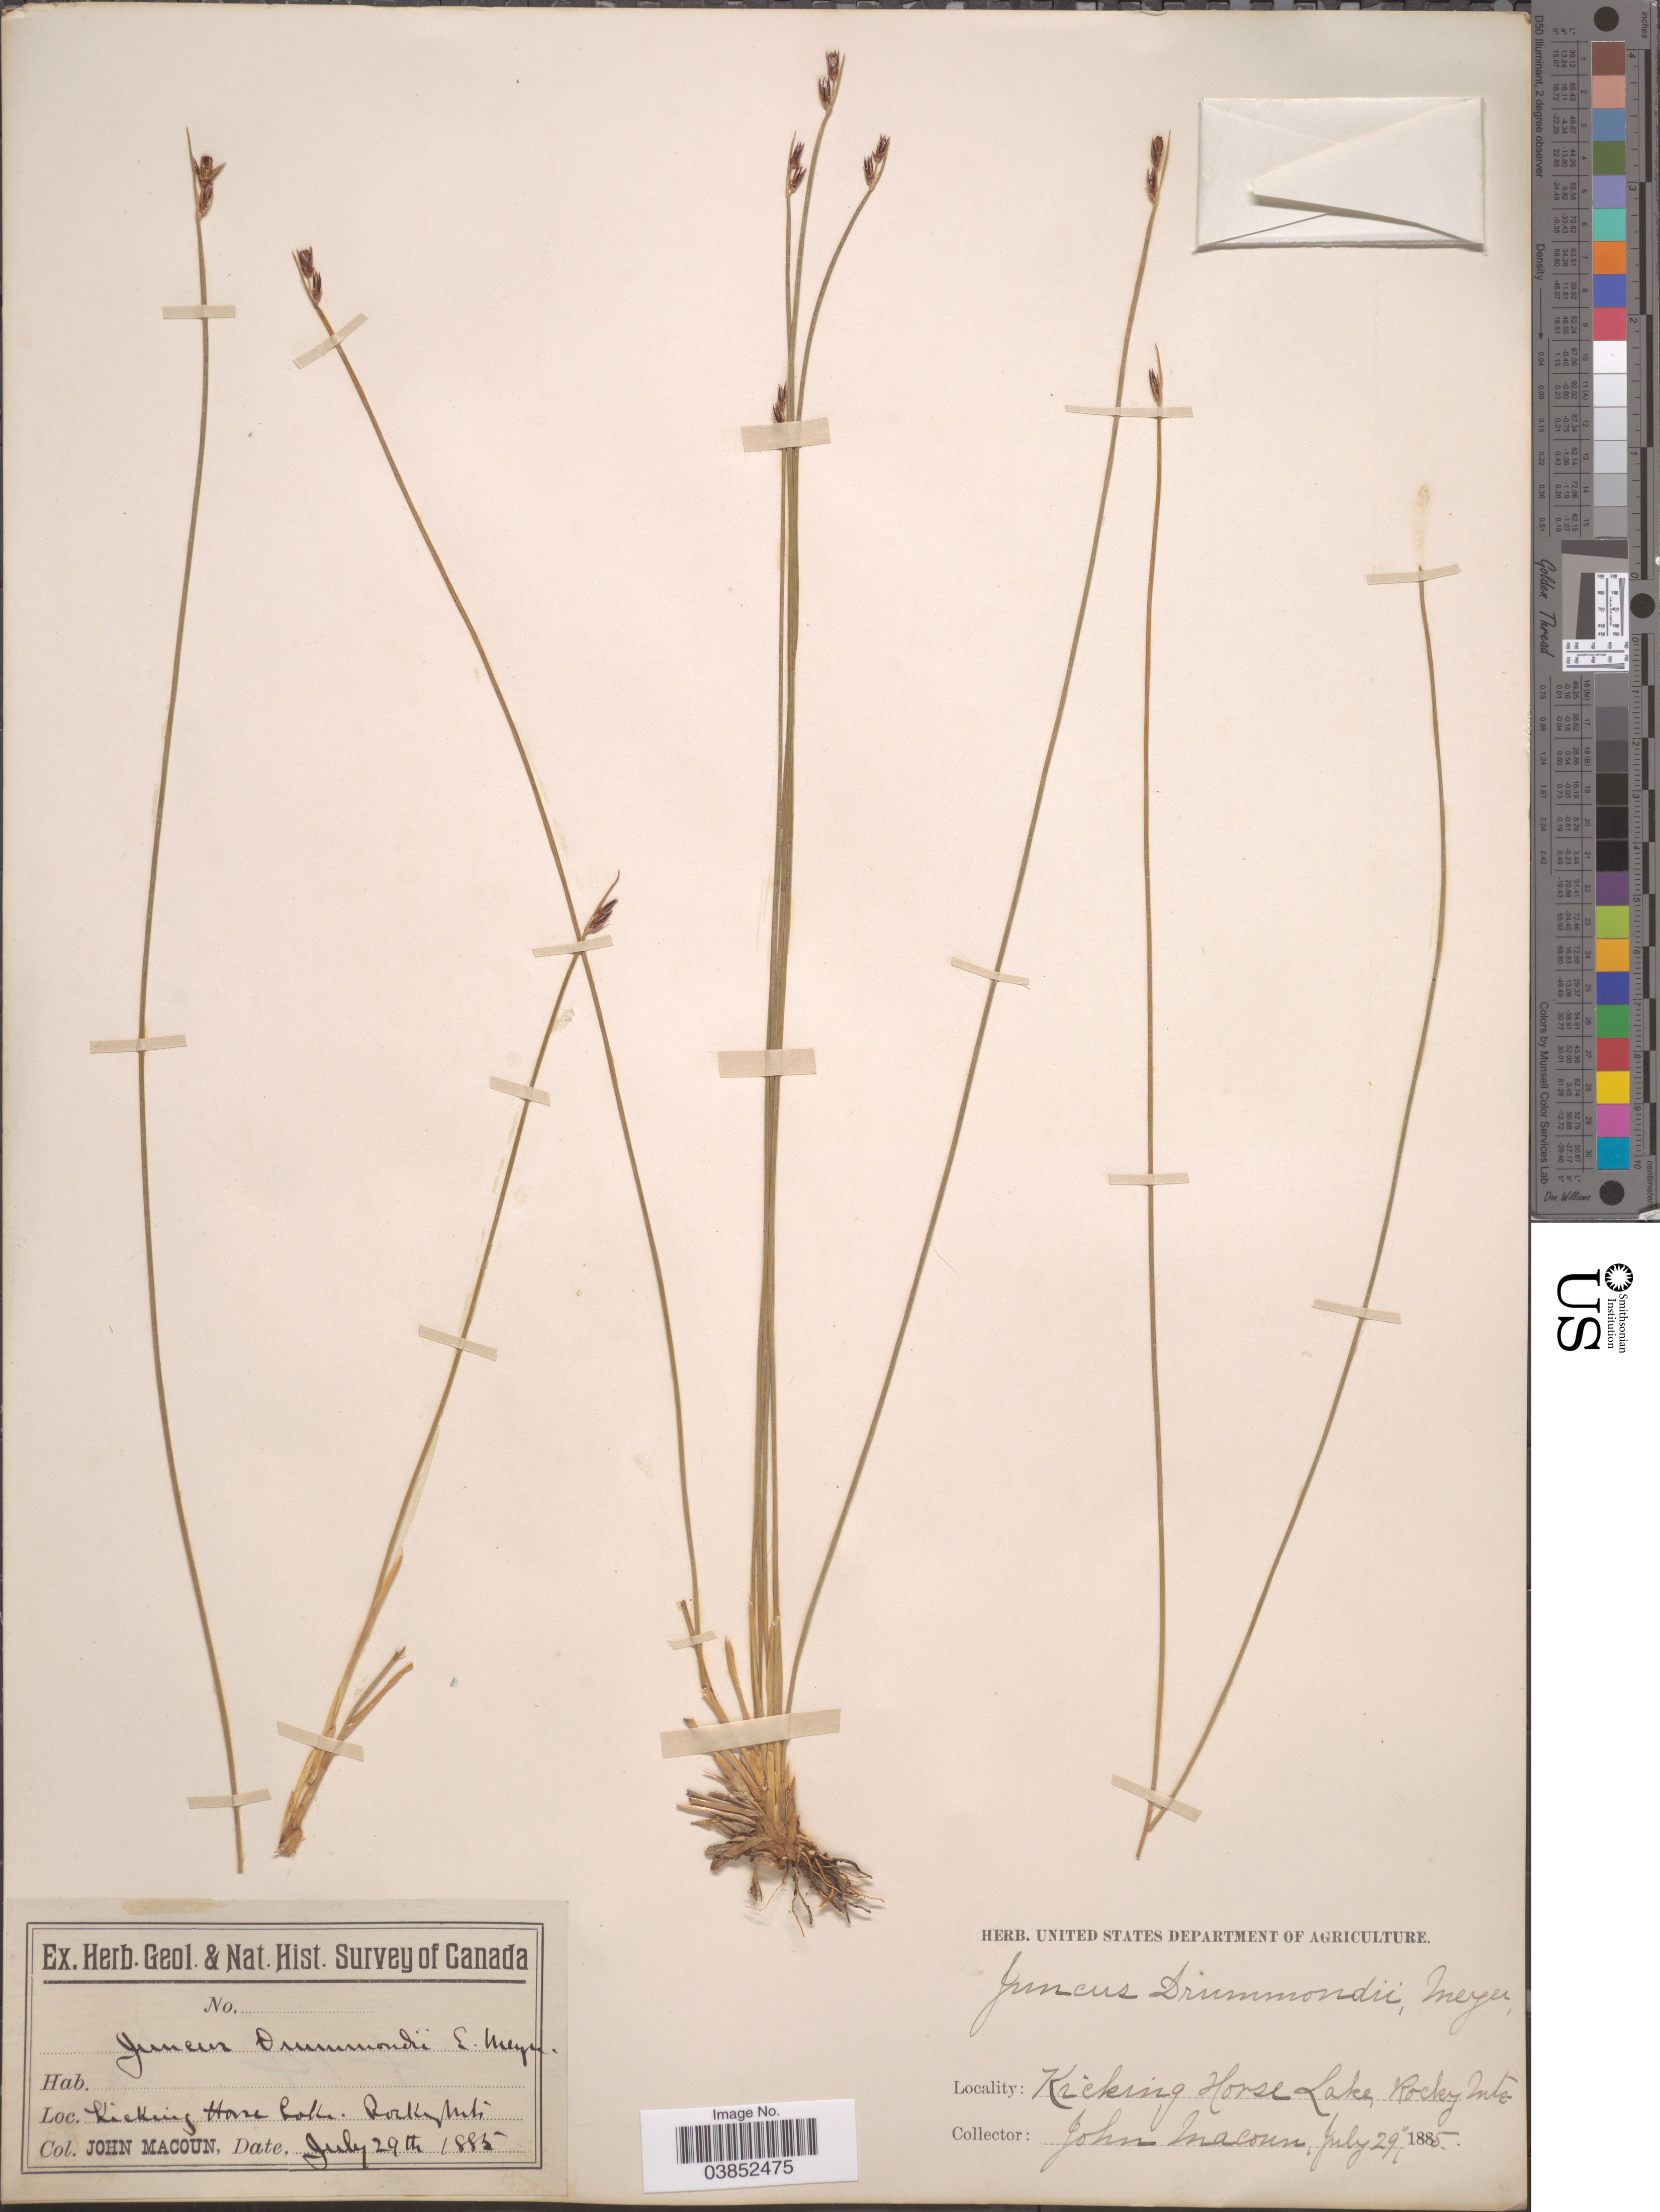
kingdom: Plantae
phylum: Tracheophyta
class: Liliopsida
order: Poales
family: Juncaceae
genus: Juncus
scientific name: Juncus drummondii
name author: E. Mey.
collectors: J. Macoun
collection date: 1885-07-29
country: Canada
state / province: British Columbia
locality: Kicking Horse Lake, Rocky Mts.